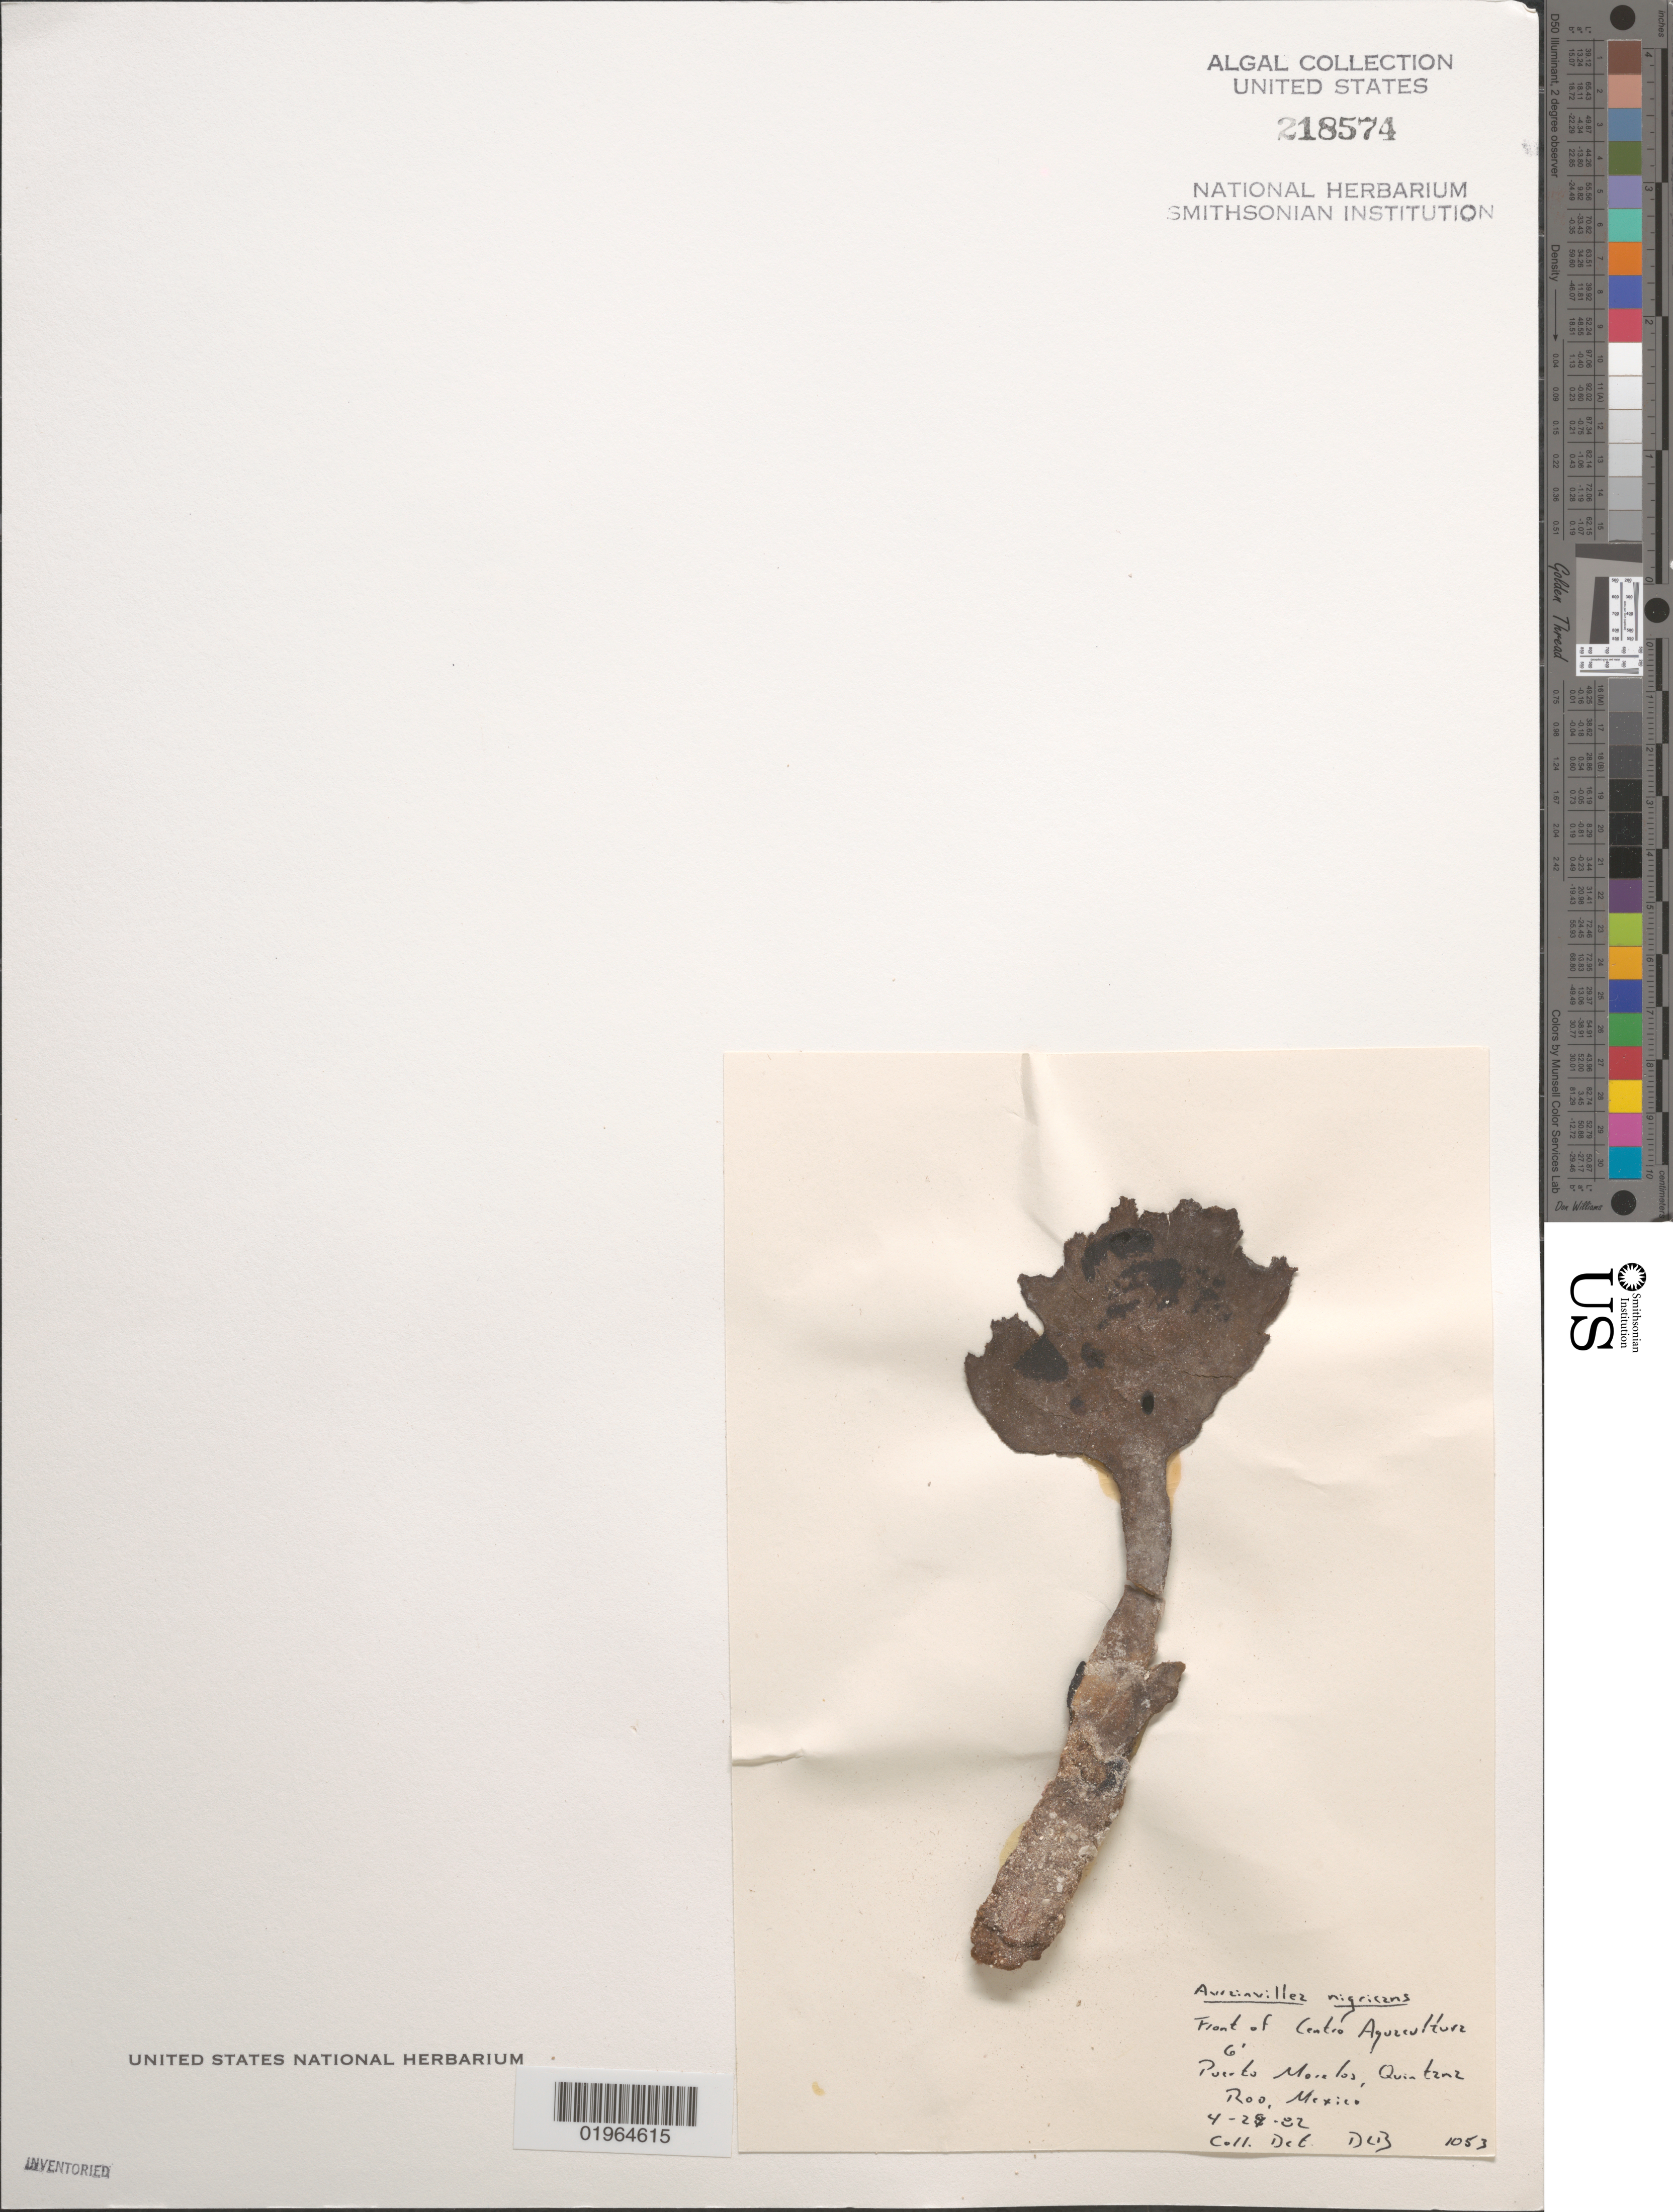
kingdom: Plantae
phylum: Chlorophyta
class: Ulvophyceae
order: Bryopsidales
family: Dichotomosiphonaceae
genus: Avrainvillea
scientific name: Avrainvillea nigricans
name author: Decne.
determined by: Ballantine, D. L.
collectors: D.L. Ballantine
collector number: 1053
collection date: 1982-04-29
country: Mexico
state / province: Quintana Roo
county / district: Puerto Morelos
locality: Front of Centro Aquacultura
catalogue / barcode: US 218574